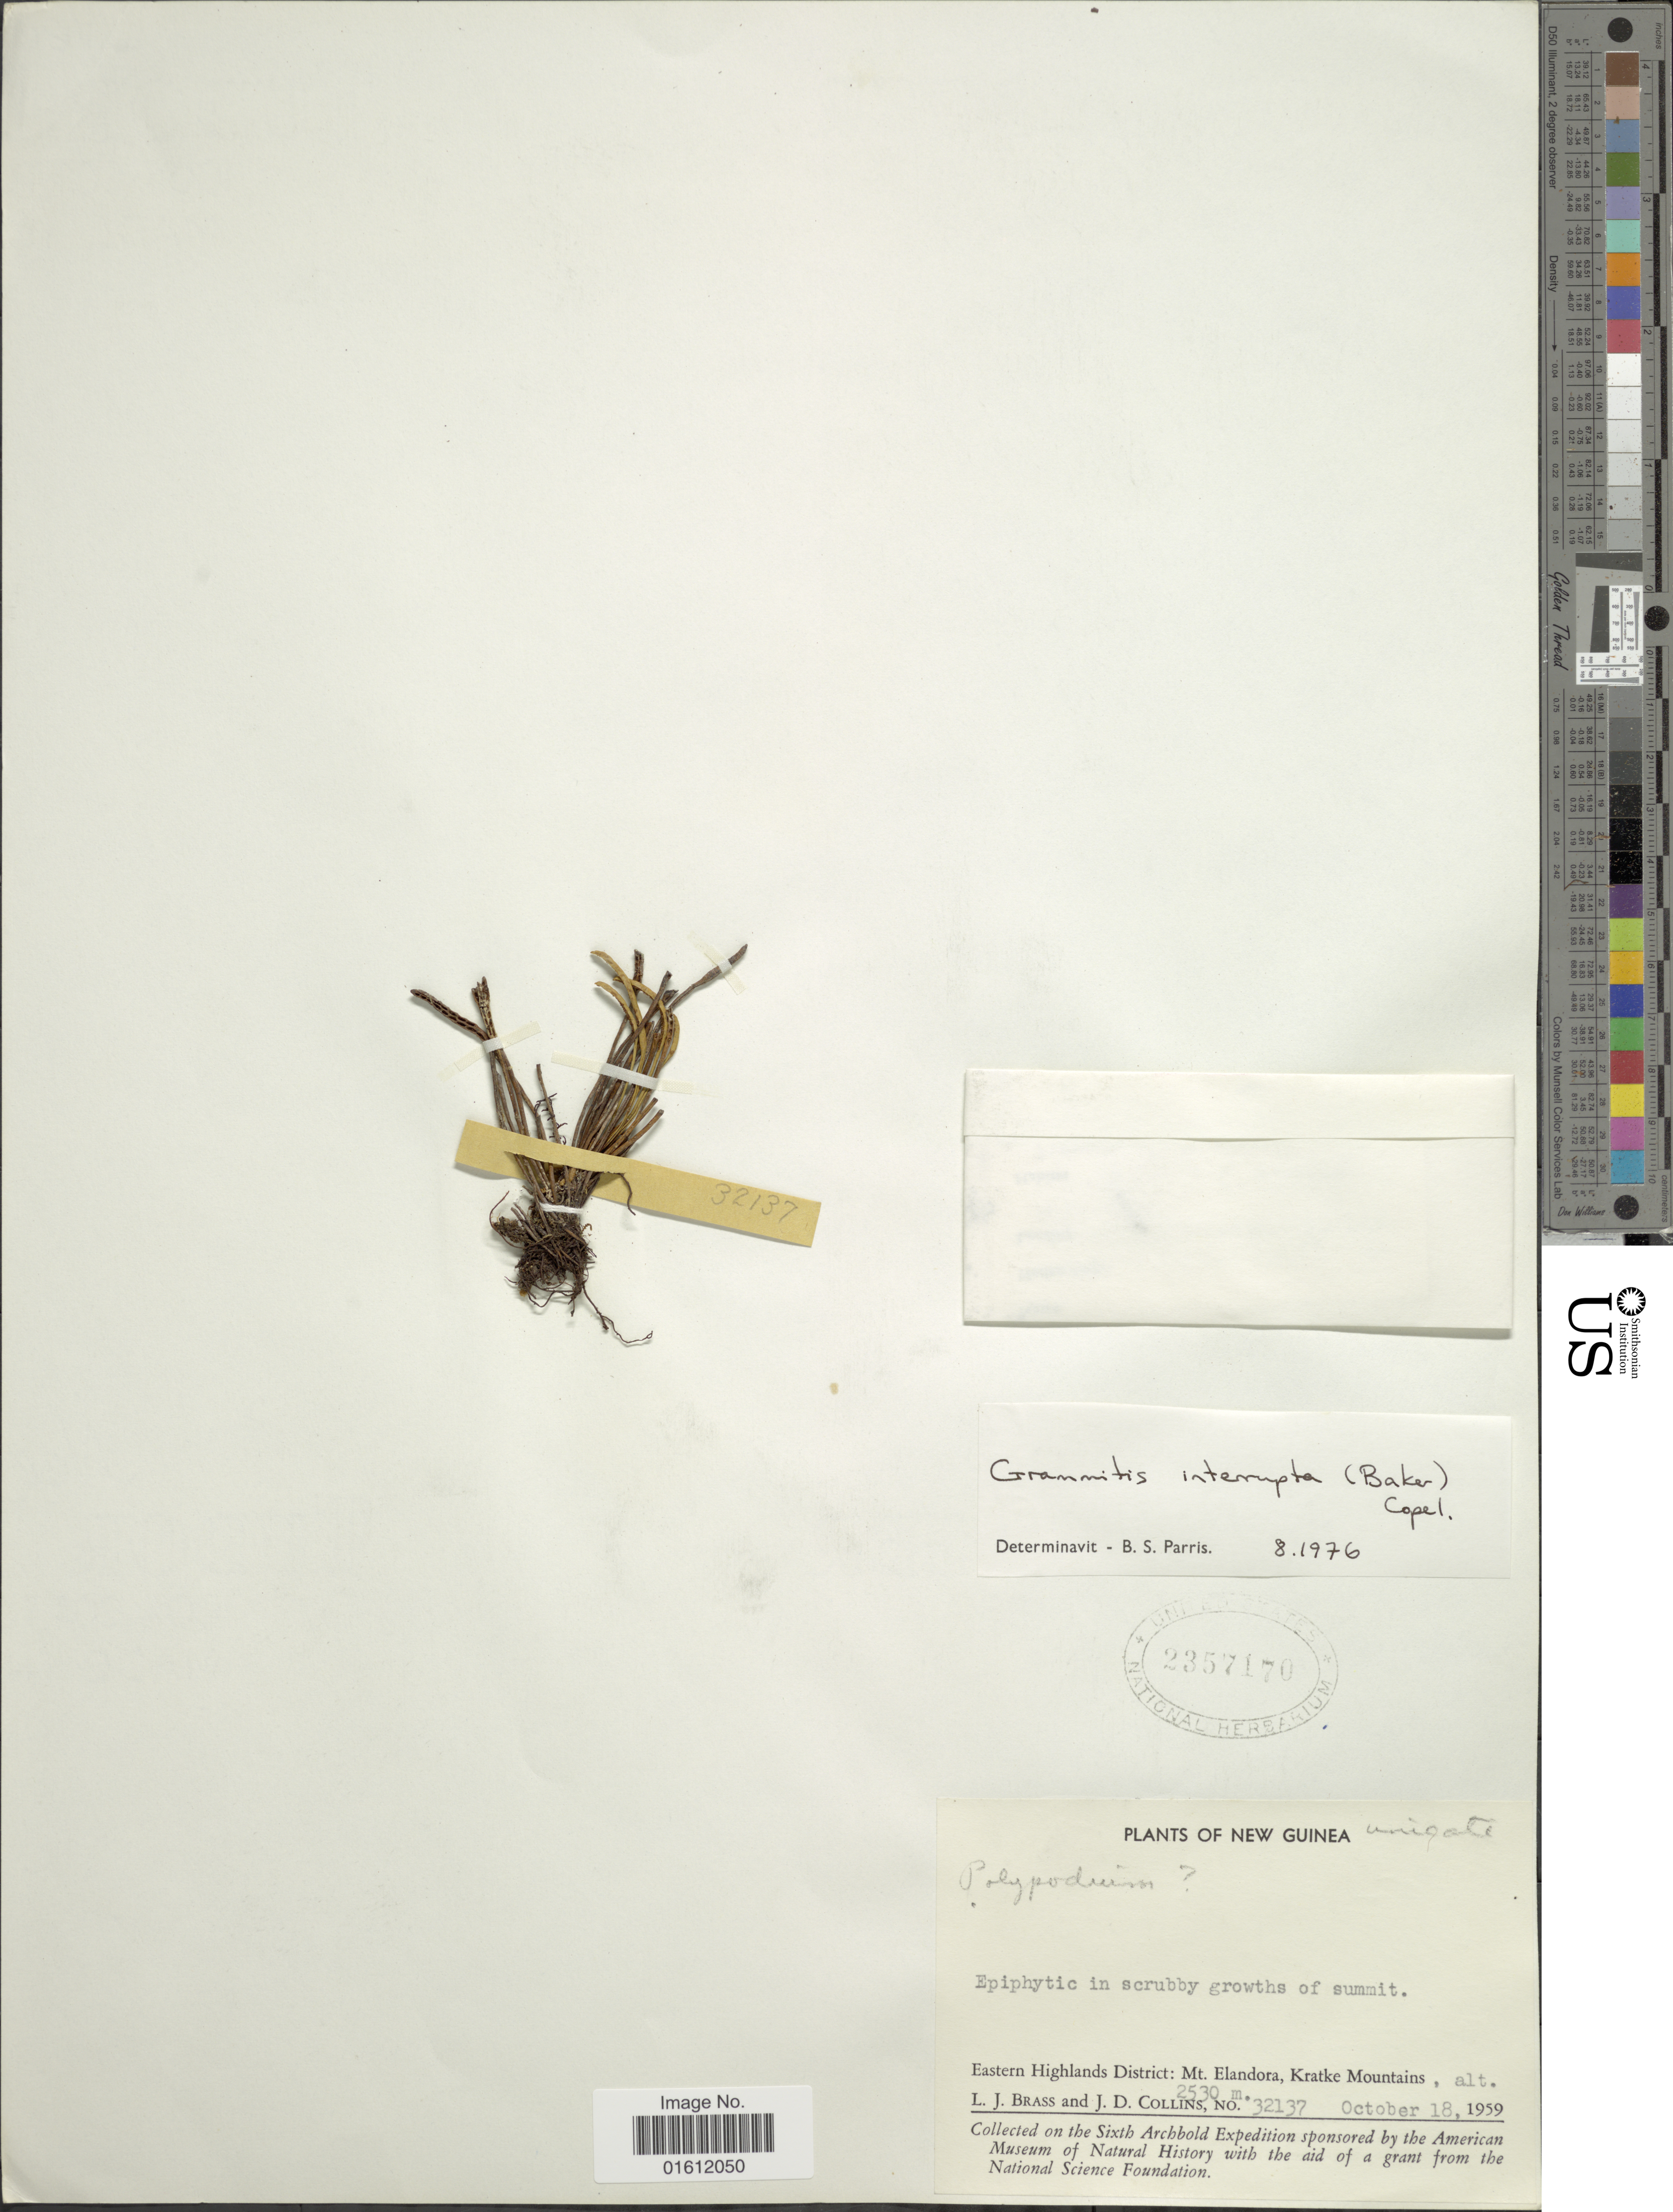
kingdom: Plantae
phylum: Tracheophyta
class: Polypodiopsida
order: Polypodiales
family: Polypodiaceae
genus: Oreogrammitis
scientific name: Oreogrammitis interrupta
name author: (Baker) Parris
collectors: L. J. Brass & J. Collins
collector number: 32137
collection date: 1959-10-18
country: Papua New Guinea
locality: New Guinea, Eastern Highlands: Mt. Elandora, Kratke Mountains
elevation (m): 2530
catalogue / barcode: US 2357170